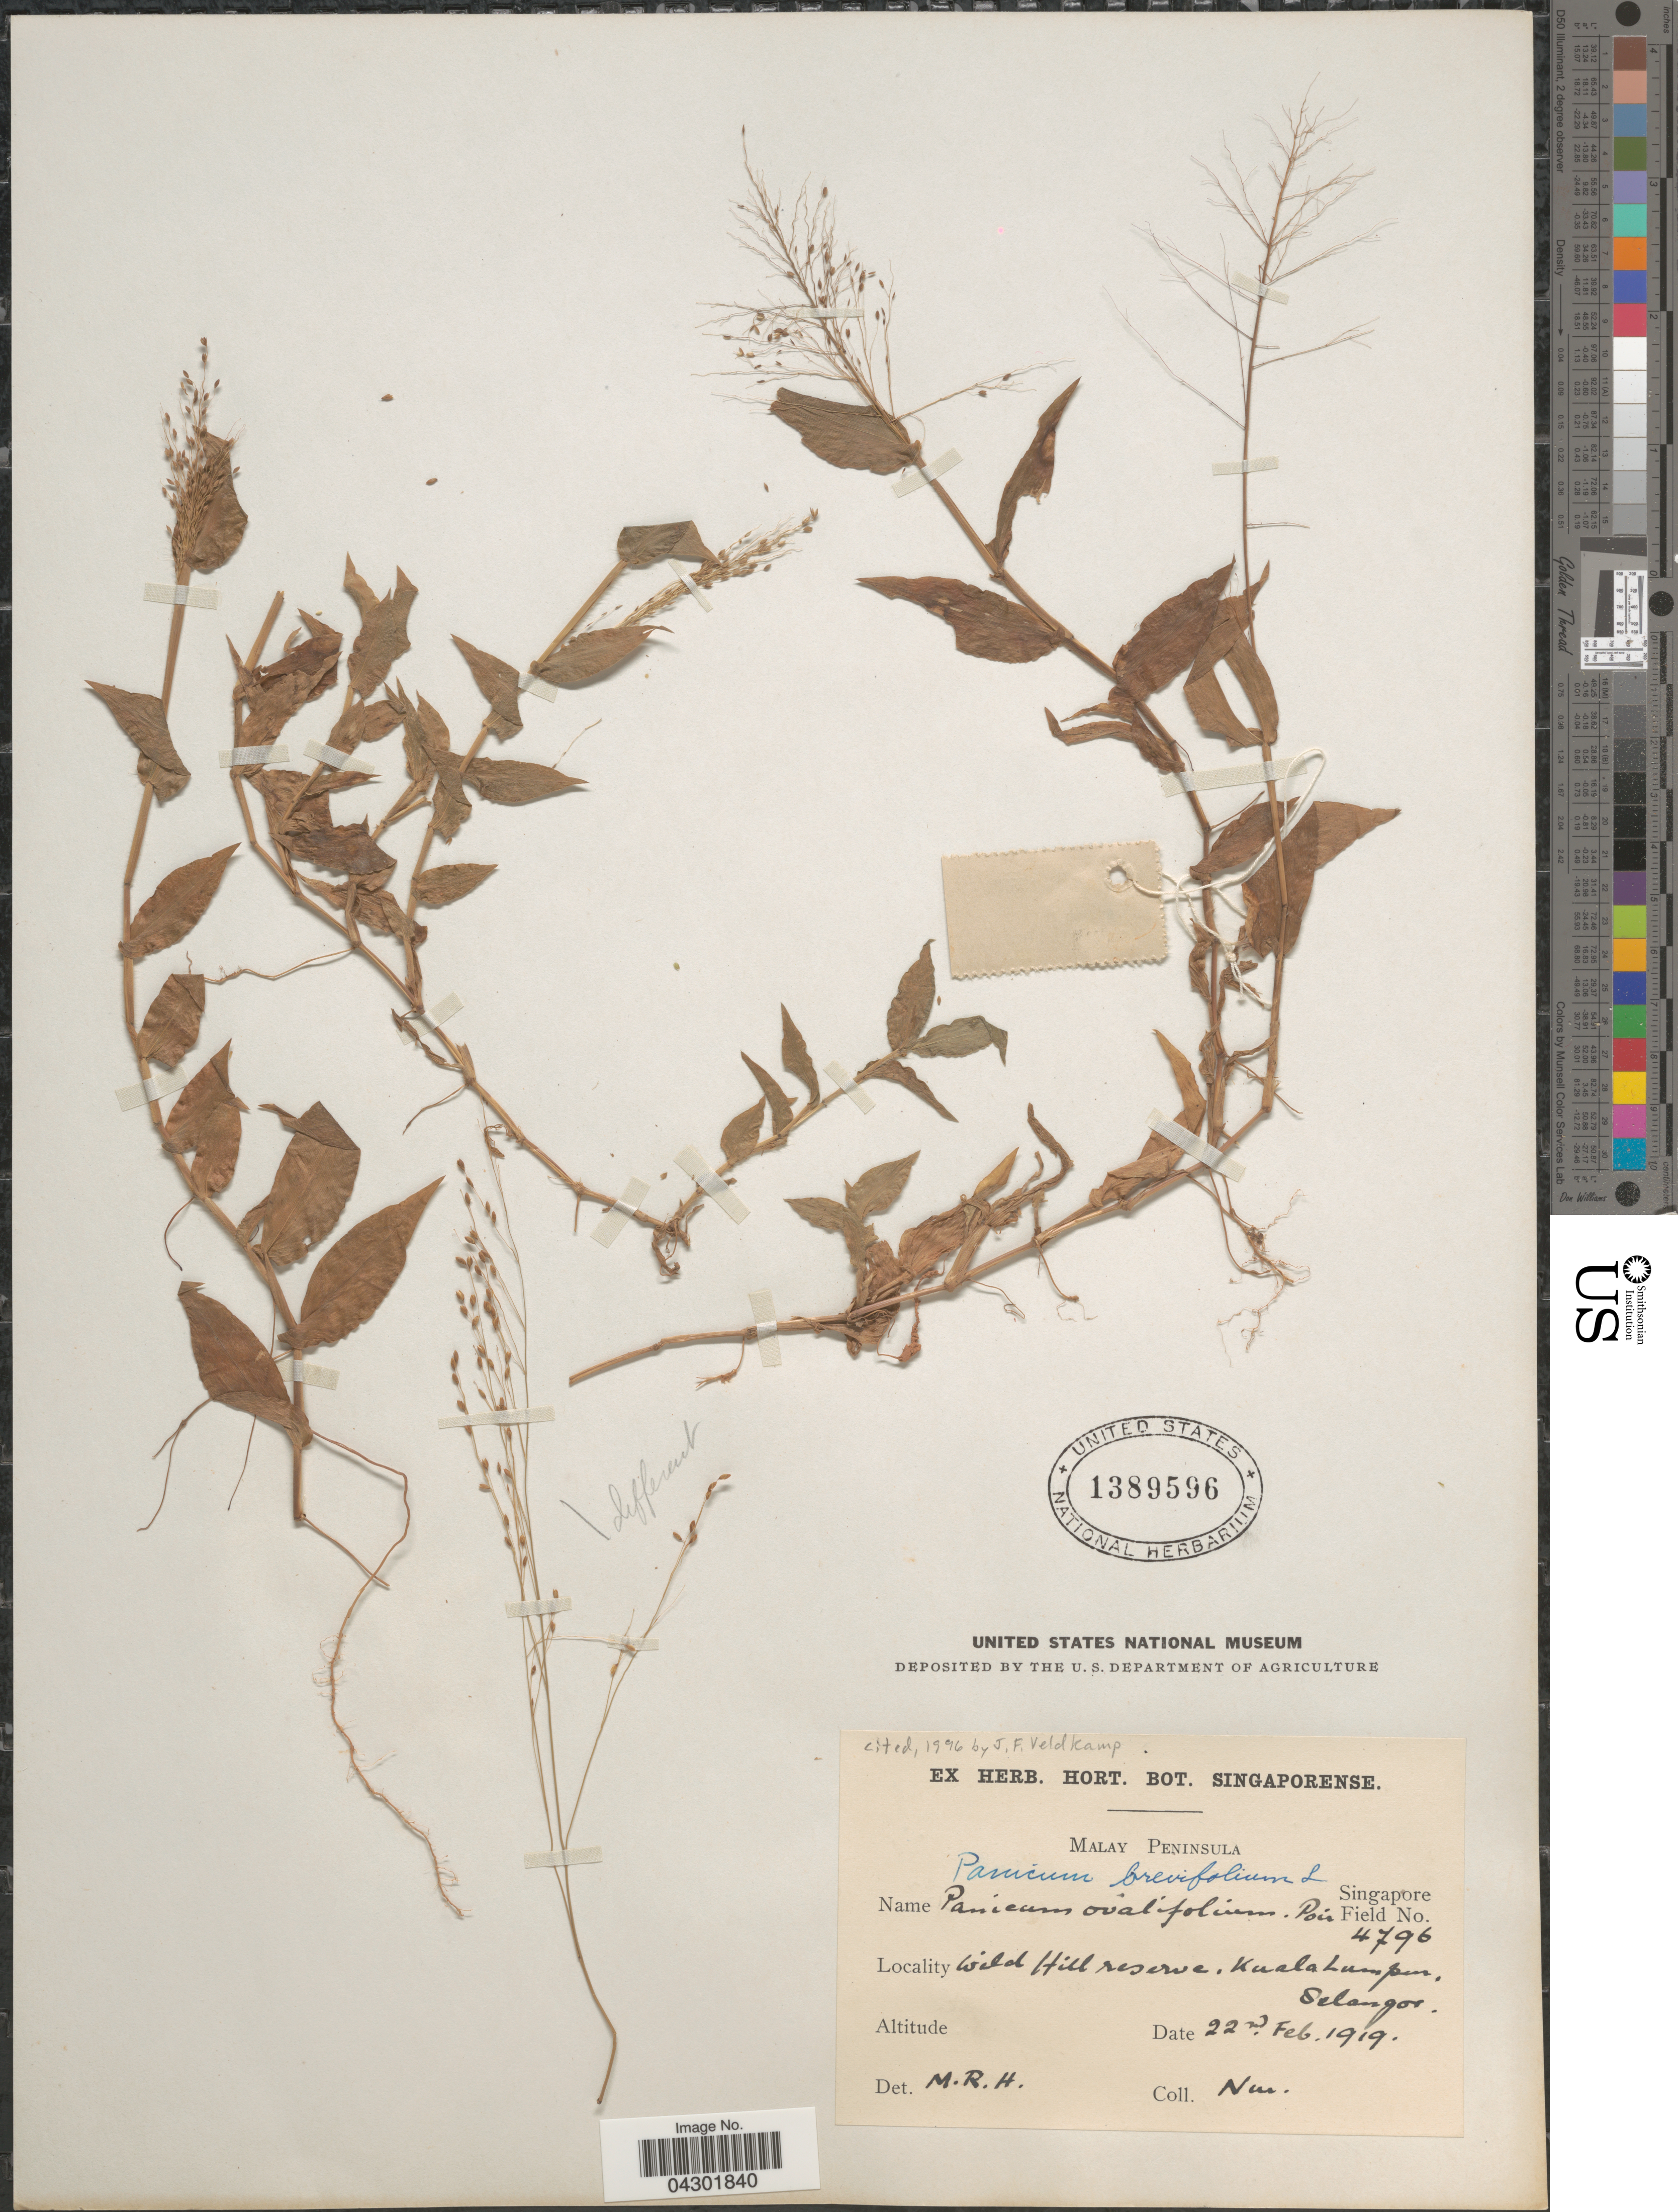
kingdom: Plantae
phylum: Tracheophyta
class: Liliopsida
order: Poales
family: Poaceae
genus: Panicum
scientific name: Panicum brevifolium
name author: L.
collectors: -. Nur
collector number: Singapore Field 4796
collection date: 1919-02-22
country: Malaysia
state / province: Kuala Lumpur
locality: Malay Peninsula. Wild Hill reserve, Kuala Lumpur, Selangor.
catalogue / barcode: US 1389596